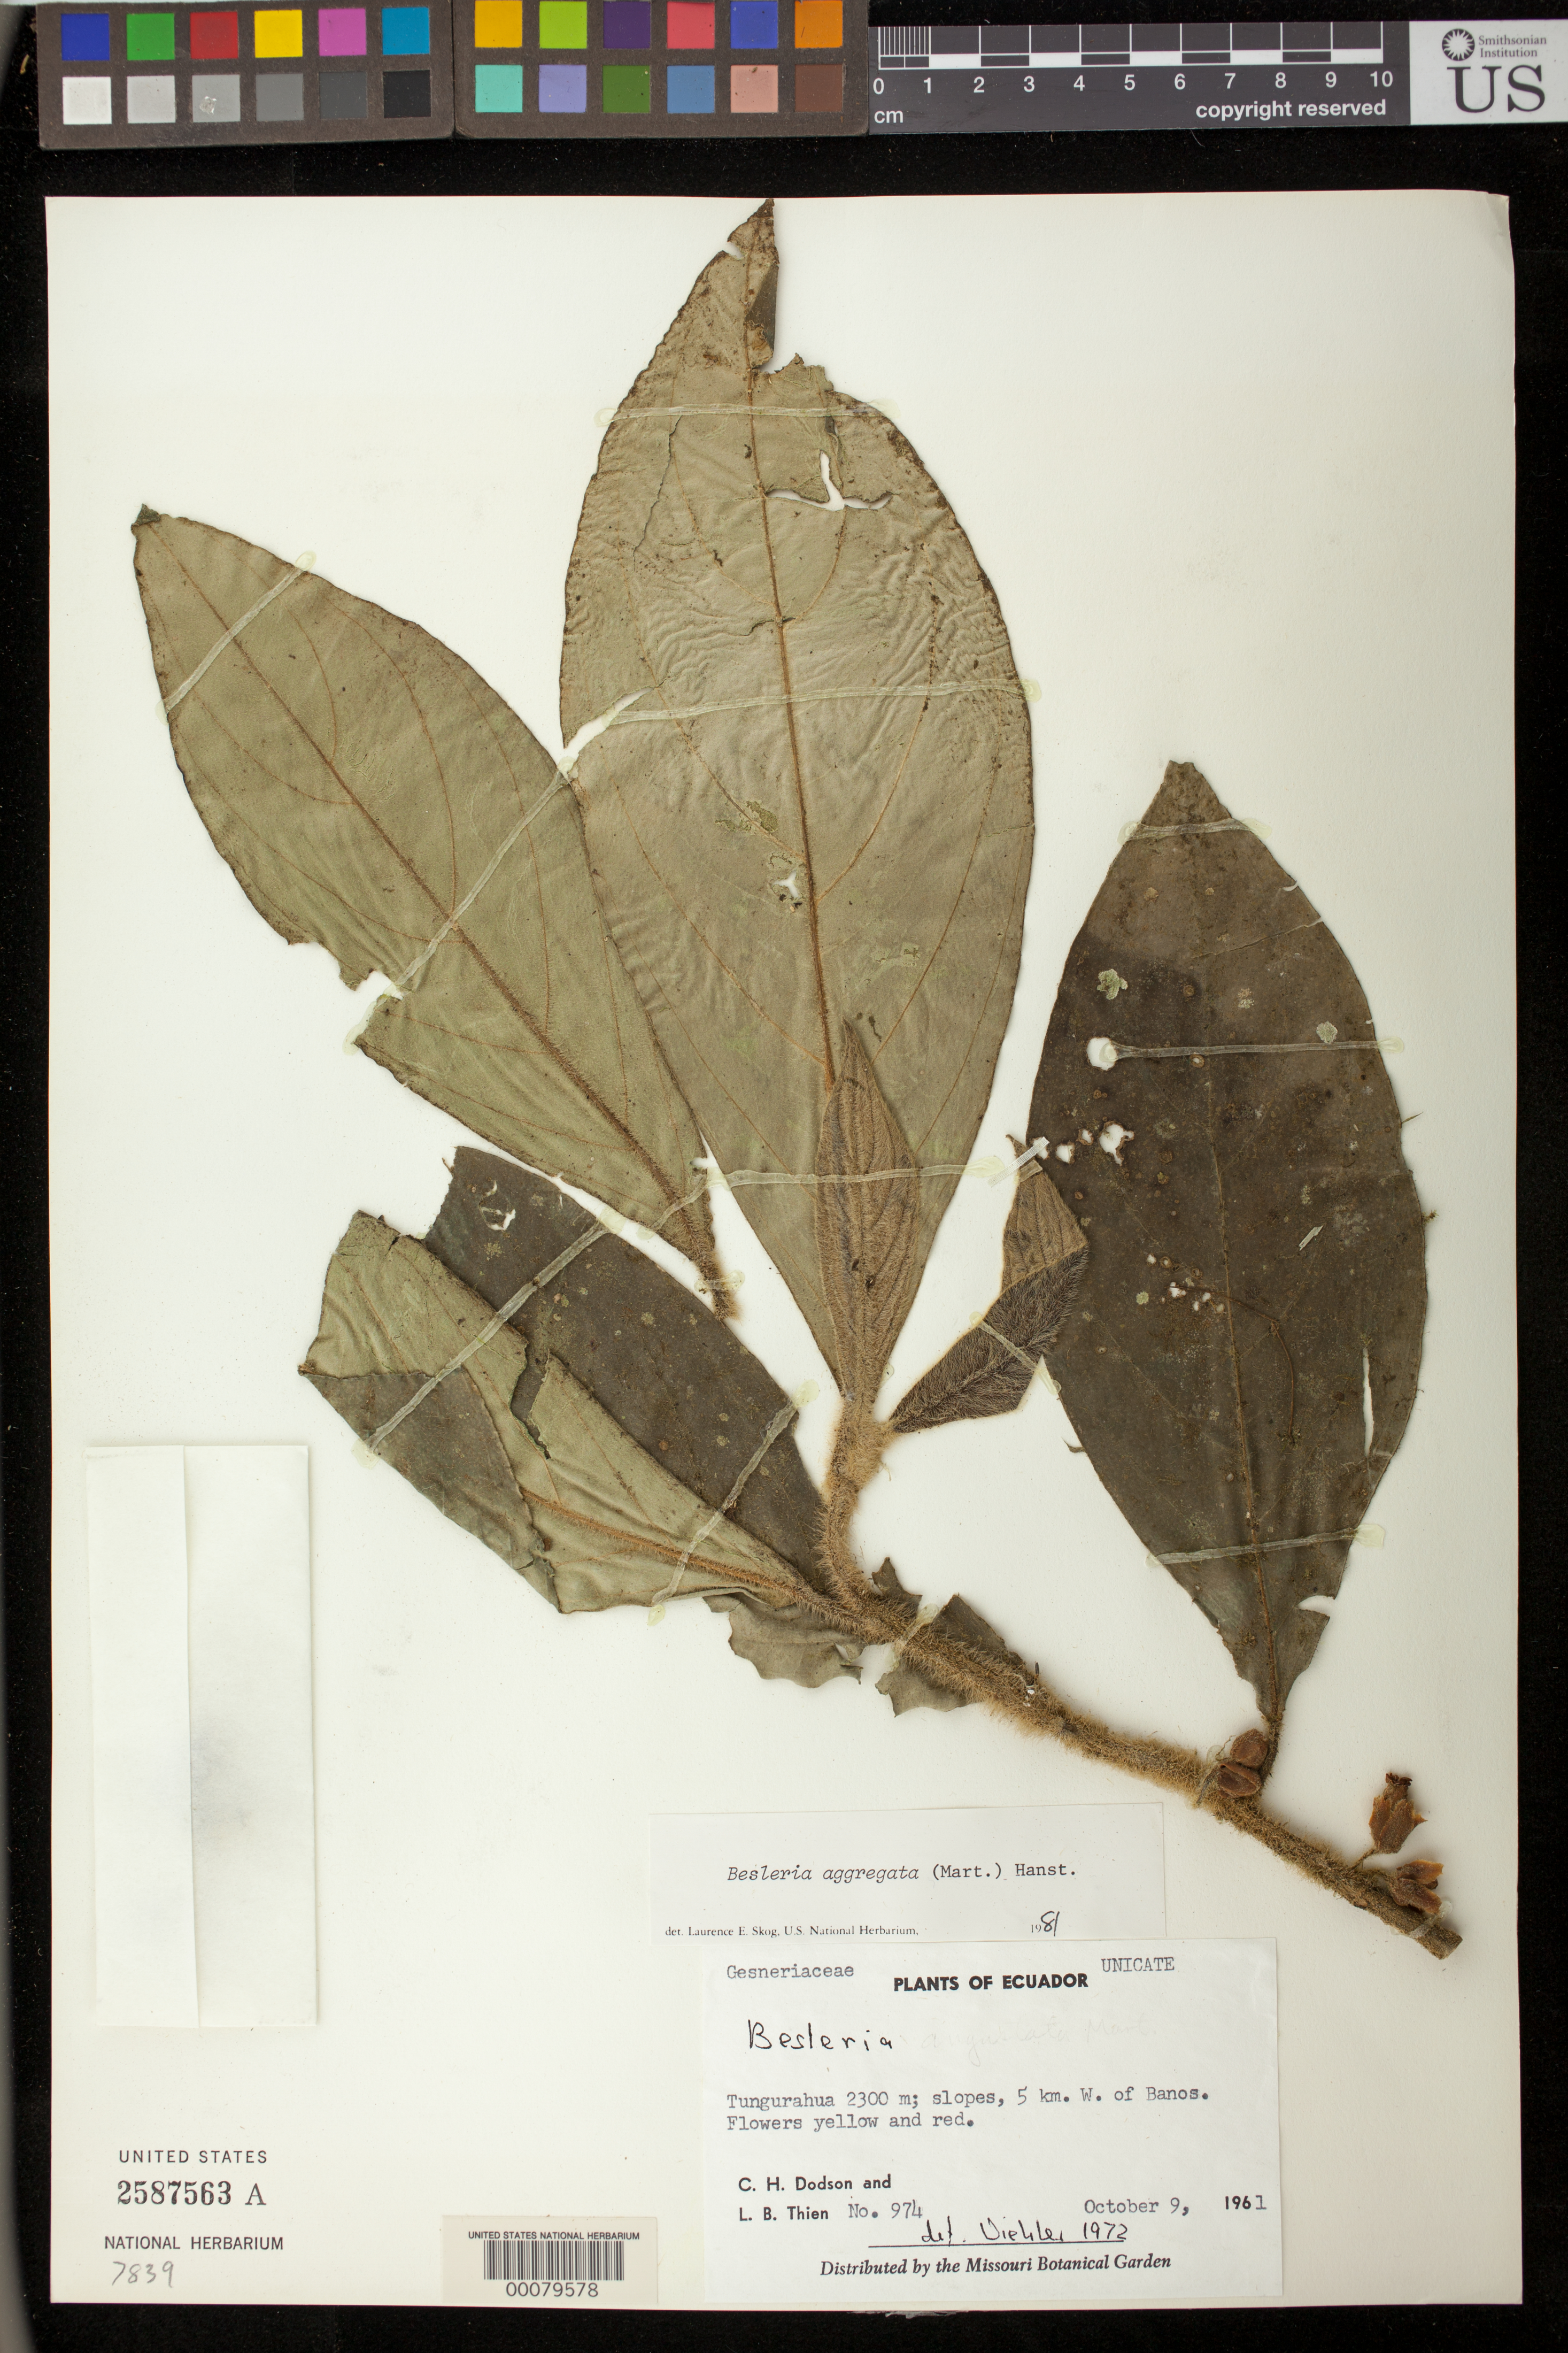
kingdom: Plantae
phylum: Tracheophyta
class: Magnoliopsida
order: Lamiales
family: Gesneriaceae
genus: Besleria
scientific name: Besleria aggregata var. aggregata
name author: (Mart.) Hanst.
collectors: C. H. Dodson & L. Thien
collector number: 974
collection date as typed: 09 Oct 1961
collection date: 1961-10-09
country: Ecuador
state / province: Tungurahua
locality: Slopes, 5 km W of Banos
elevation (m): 2300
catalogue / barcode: US 2587563A